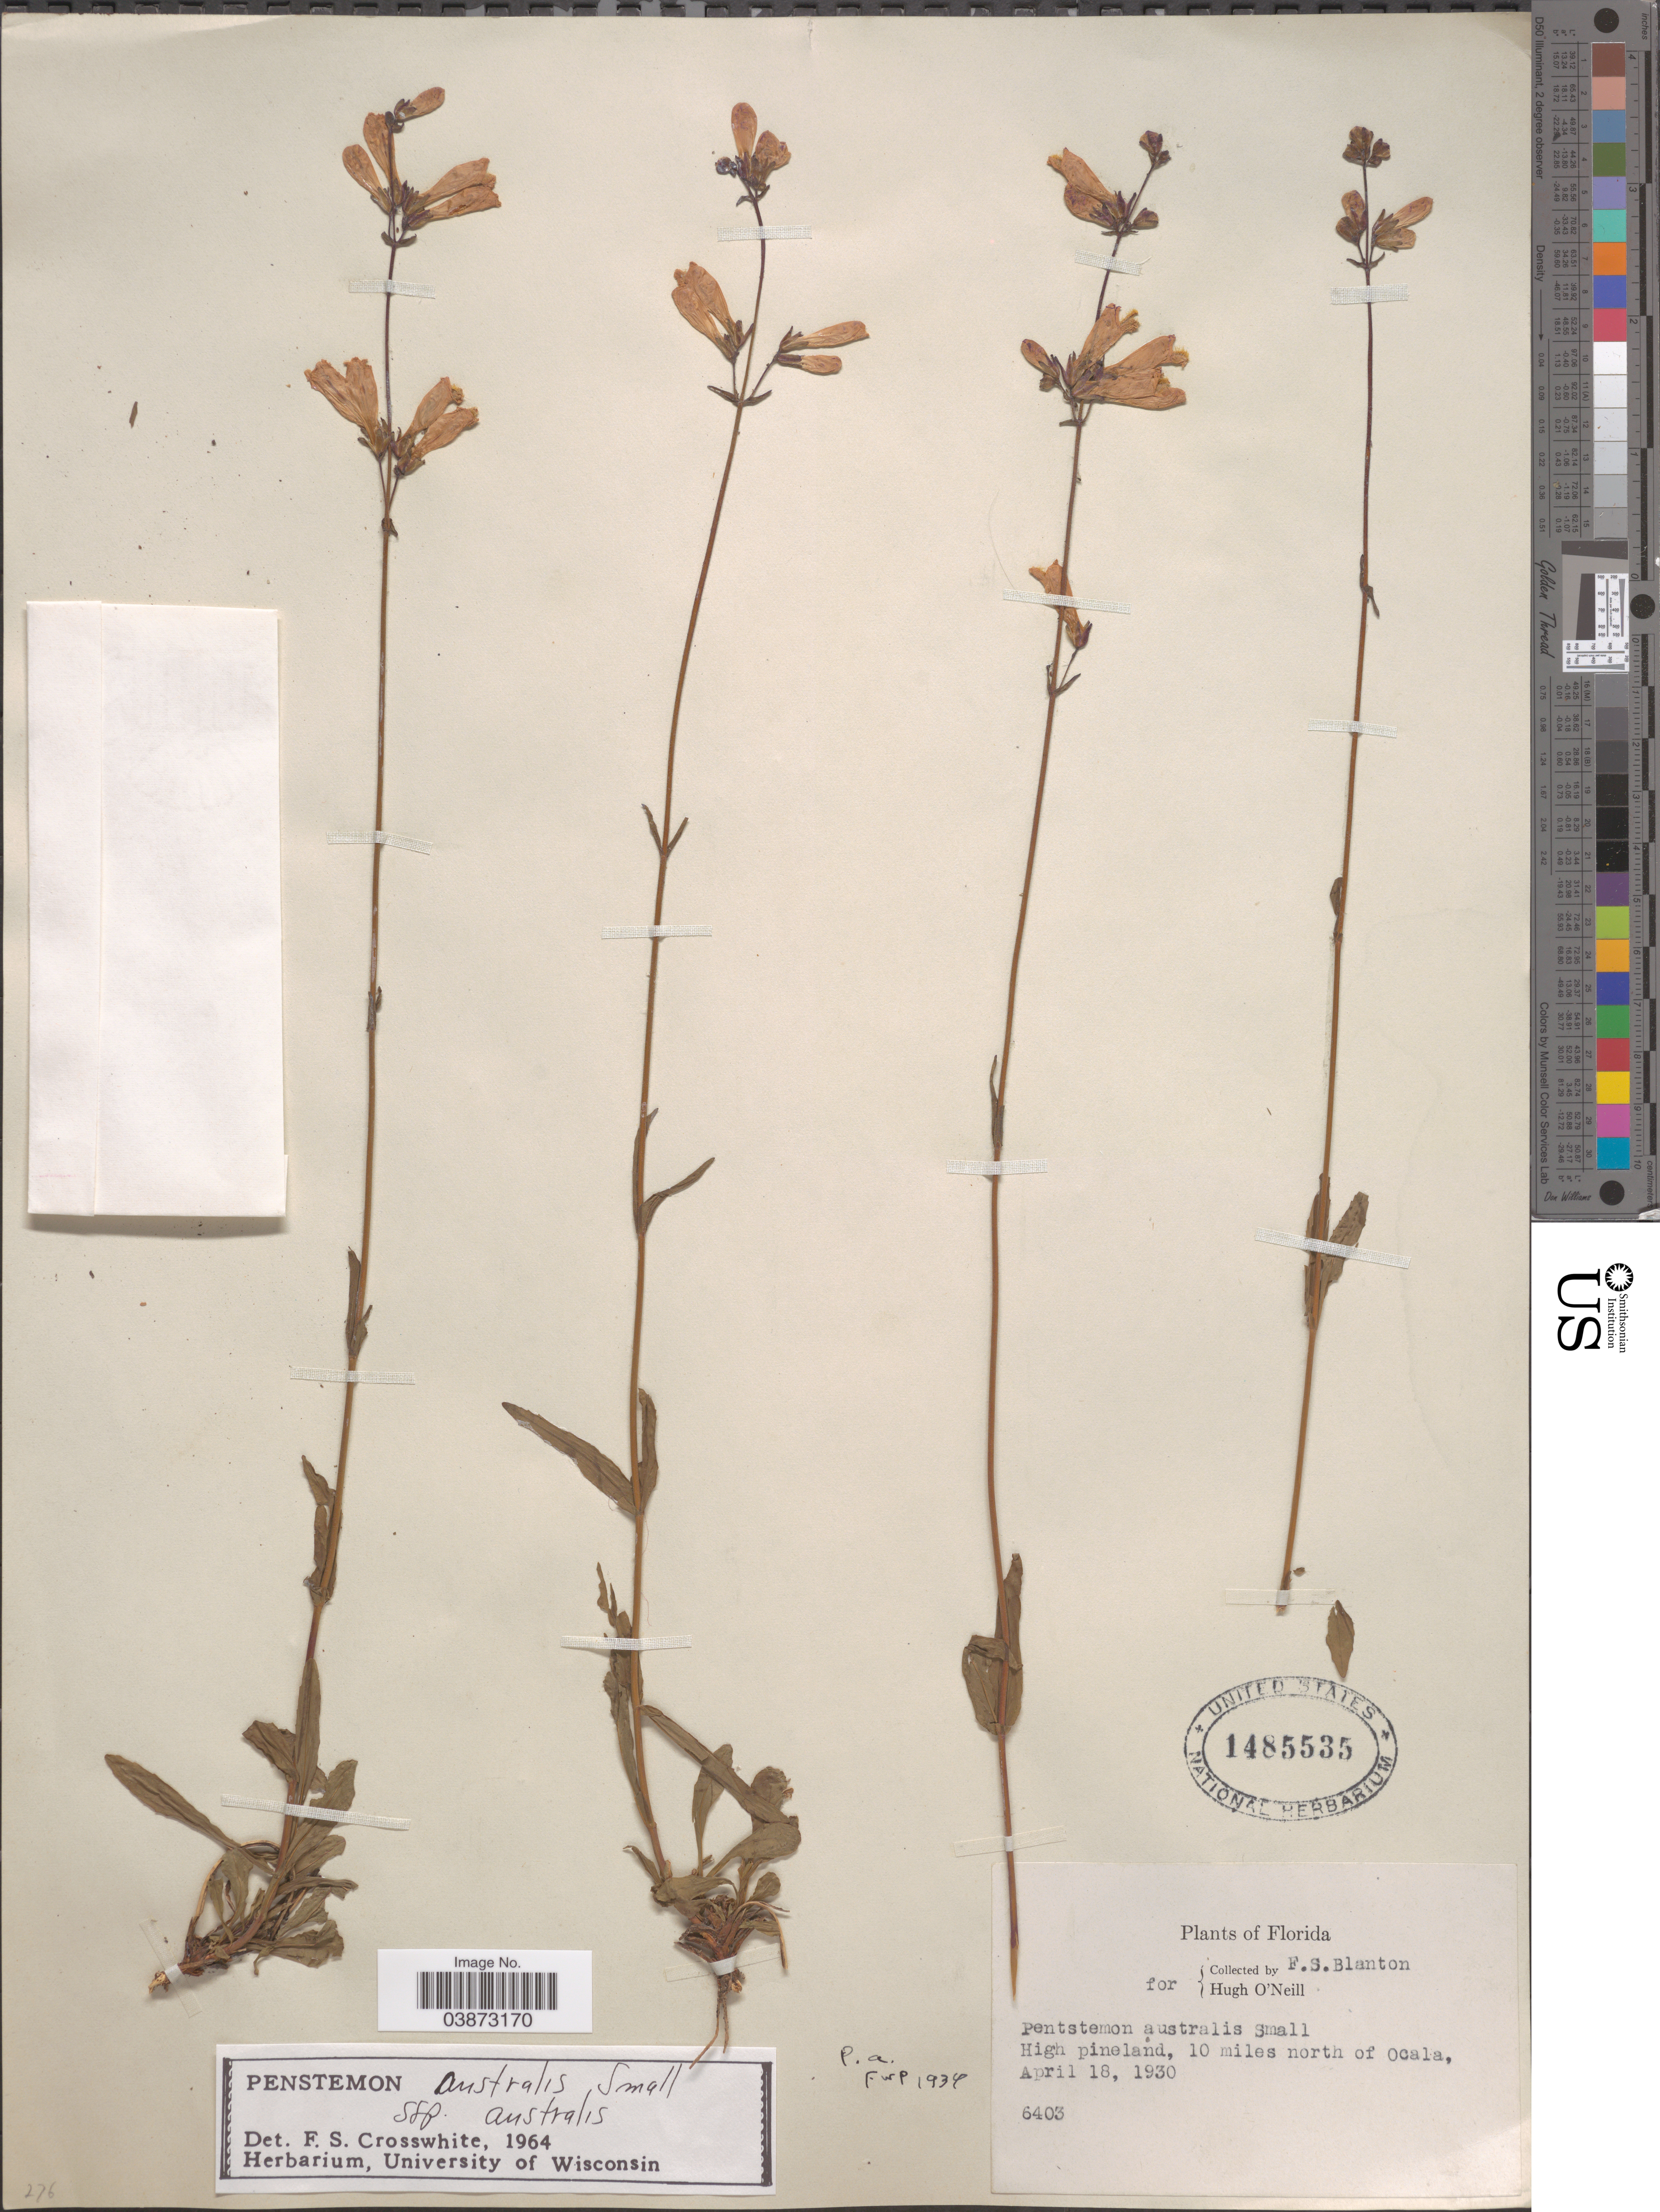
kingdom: Plantae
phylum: Tracheophyta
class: Magnoliopsida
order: Lamiales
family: Plantaginaceae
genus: Penstemon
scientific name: Penstemon australis subsp. australis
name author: Small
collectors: F. S. Blanton & H. O'Neill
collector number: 6403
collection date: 1930-04-18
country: United States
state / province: Florida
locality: High pineland, 10 miles north of Ocala.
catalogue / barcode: US 1485535